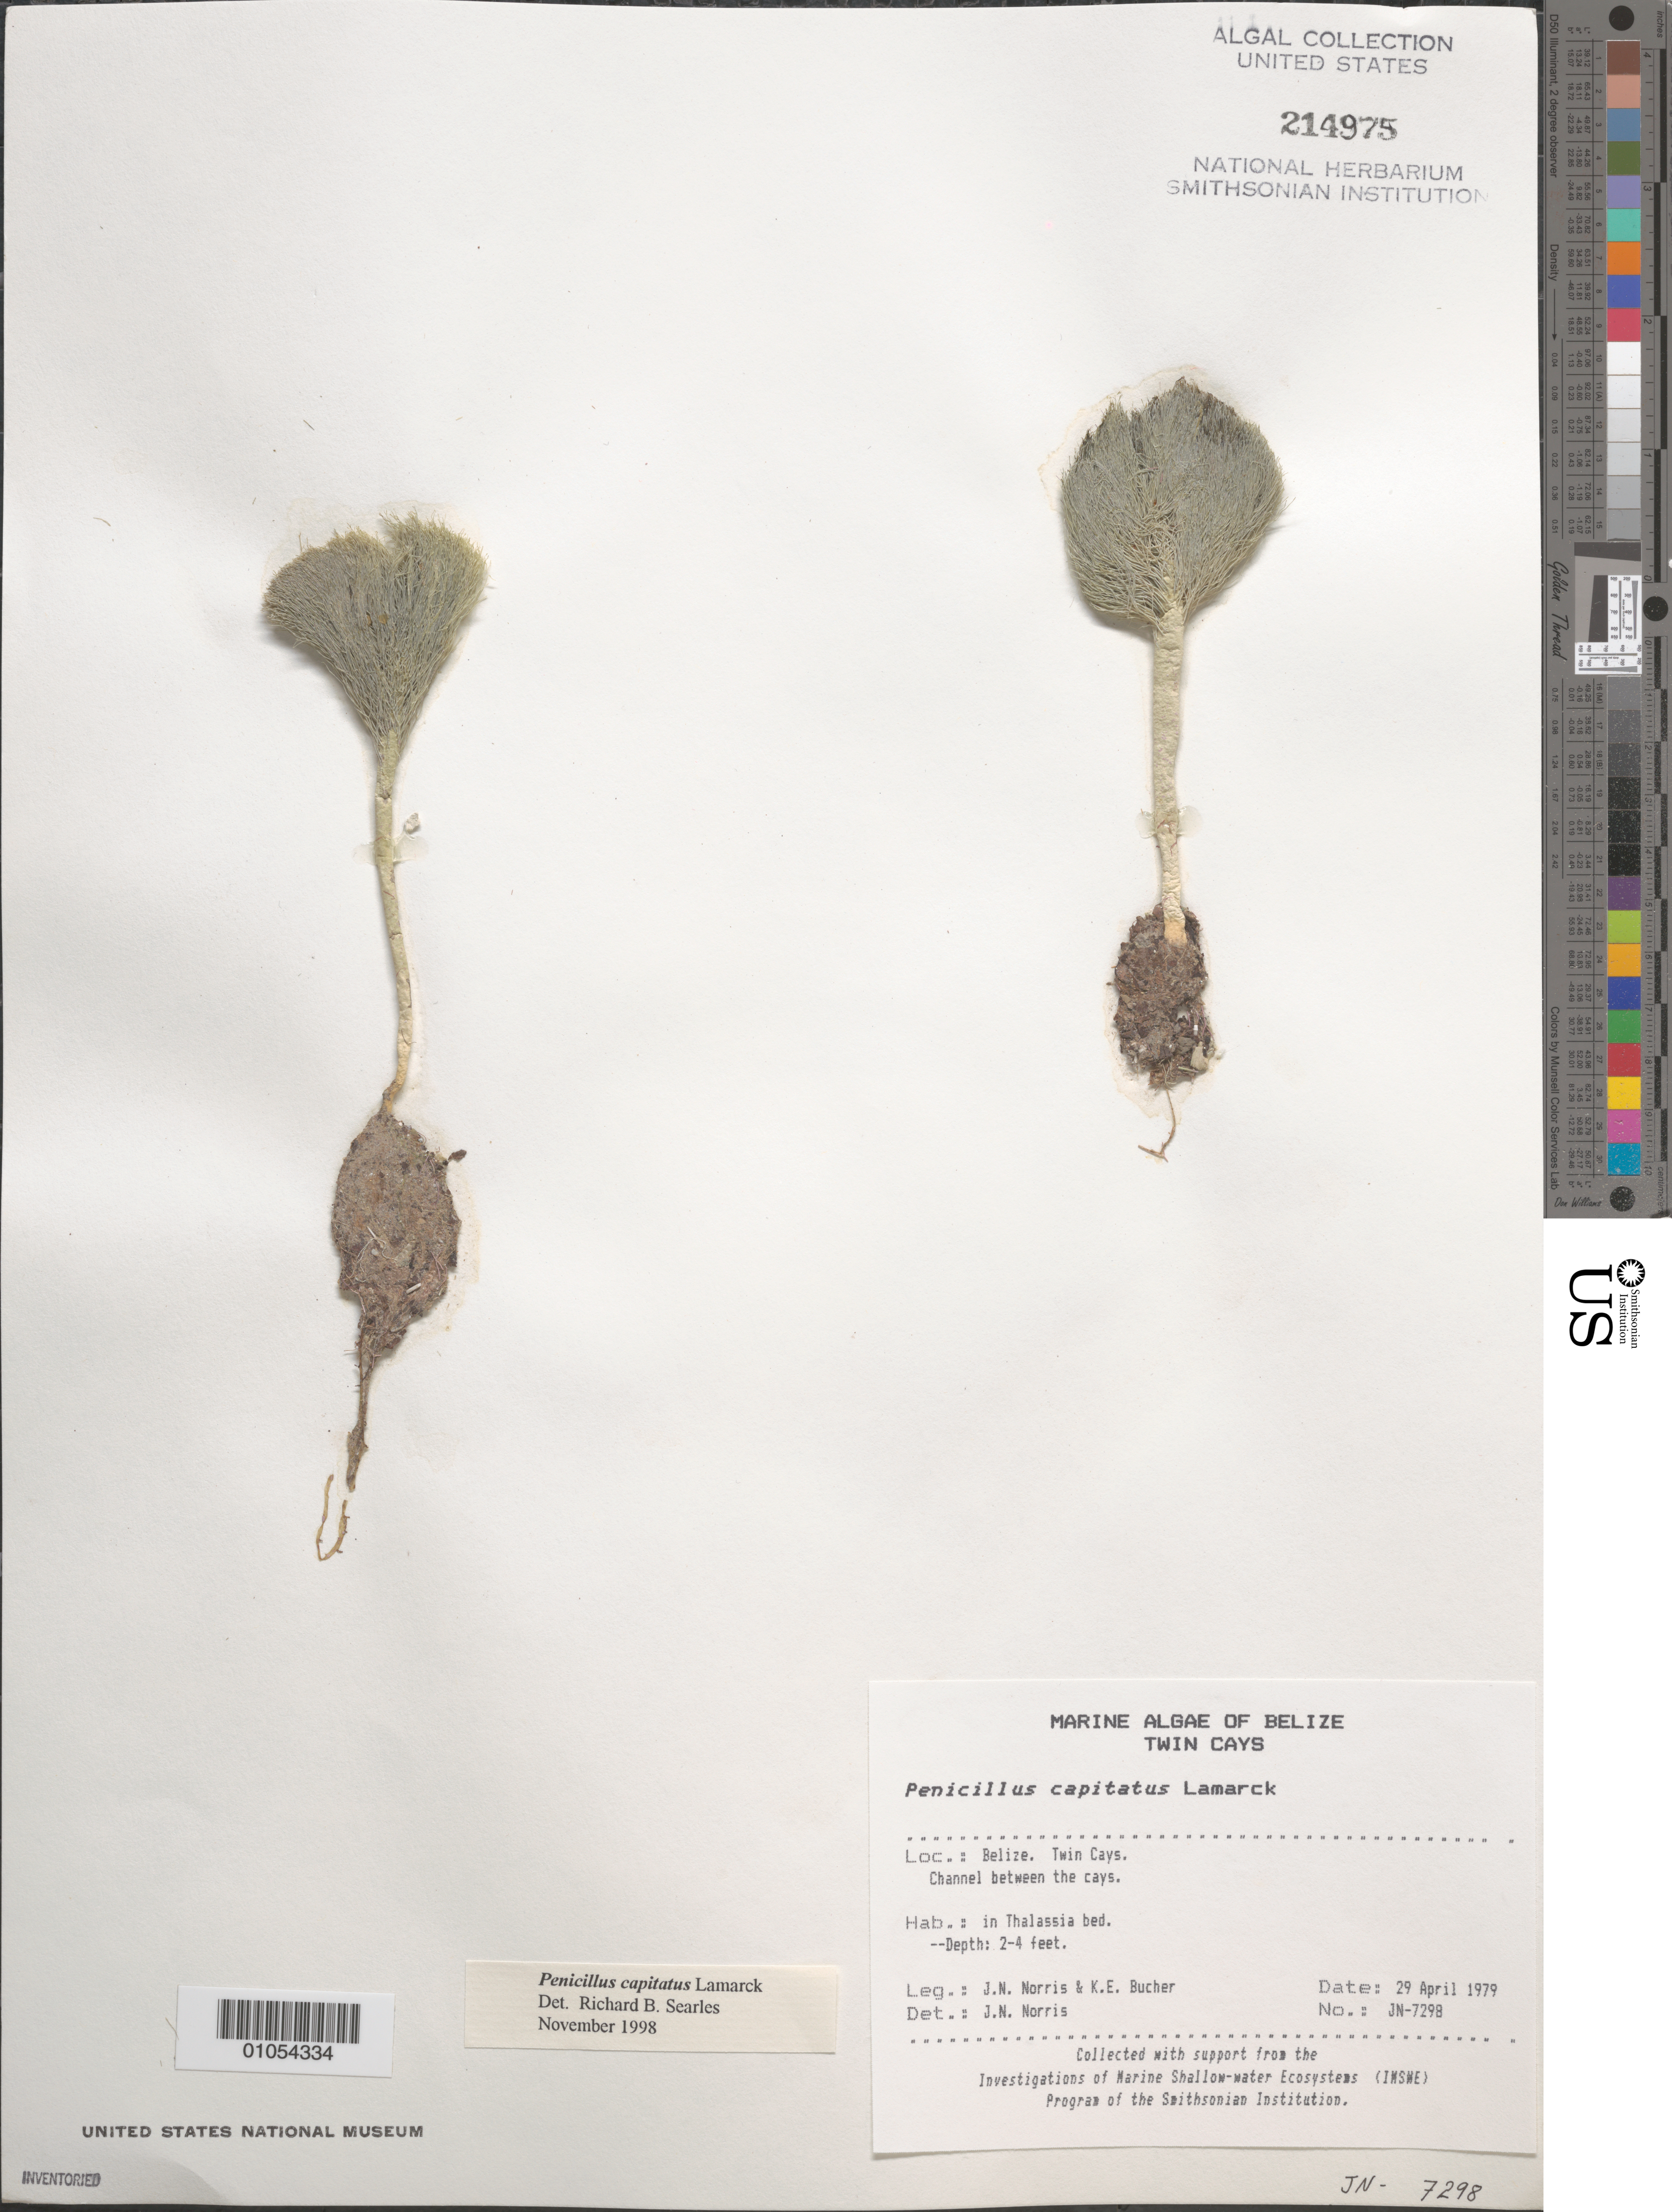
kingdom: Plantae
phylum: Chlorophyta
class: Ulvophyceae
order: Bryopsidales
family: Udoteaceae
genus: Penicillus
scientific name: Penicillus capitatus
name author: Lam.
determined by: Searles, R. B.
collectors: J. N. Norris & K. E. Bucher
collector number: JN-7298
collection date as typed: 29 Apr 1979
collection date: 1979-04-29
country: Belize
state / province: Stann Creek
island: Twin Cays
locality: Channel between Twin Cays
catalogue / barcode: US 214975